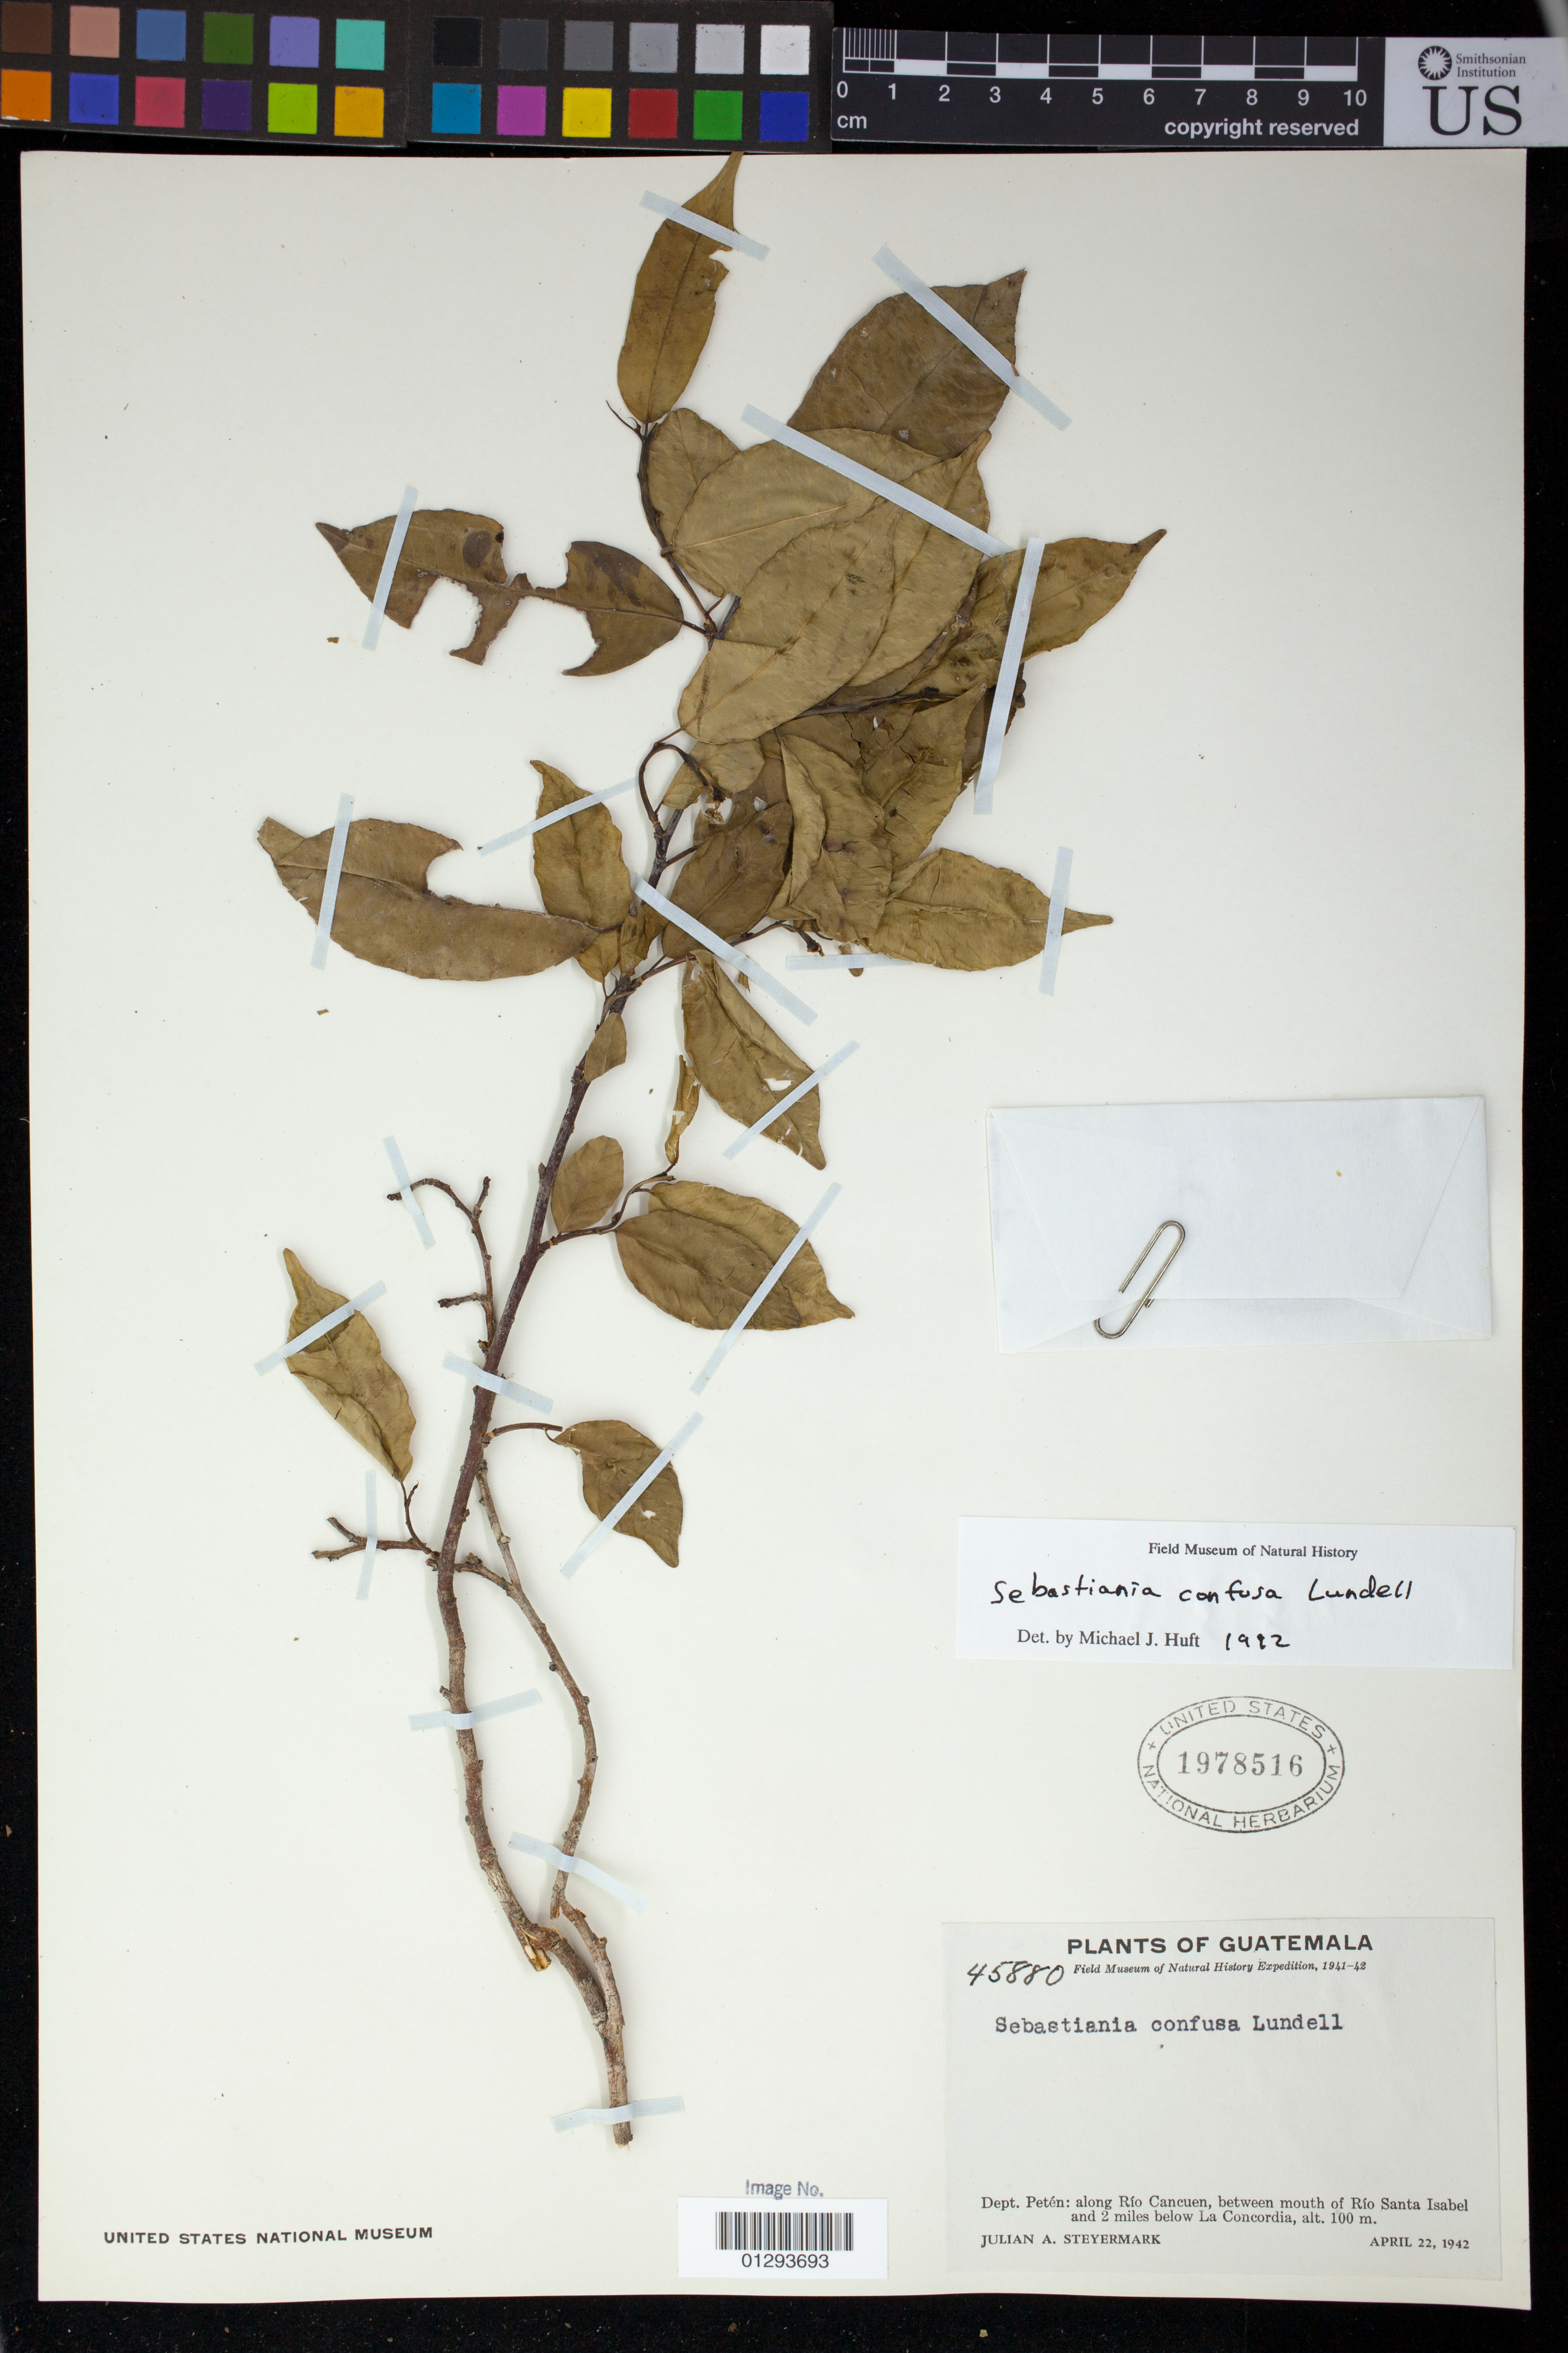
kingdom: Plantae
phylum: Tracheophyta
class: Magnoliopsida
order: Malpighiales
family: Euphorbiaceae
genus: Sebastiania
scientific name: Sebastiania confusa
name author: Lundell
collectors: J. Steyermark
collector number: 45880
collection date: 1942-04-22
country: Guatemala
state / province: El Petén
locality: along Rio Cancuen, between mouth of Río Santa Isabel and 2 miles below La Concordia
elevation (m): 100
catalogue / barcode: US 1978516